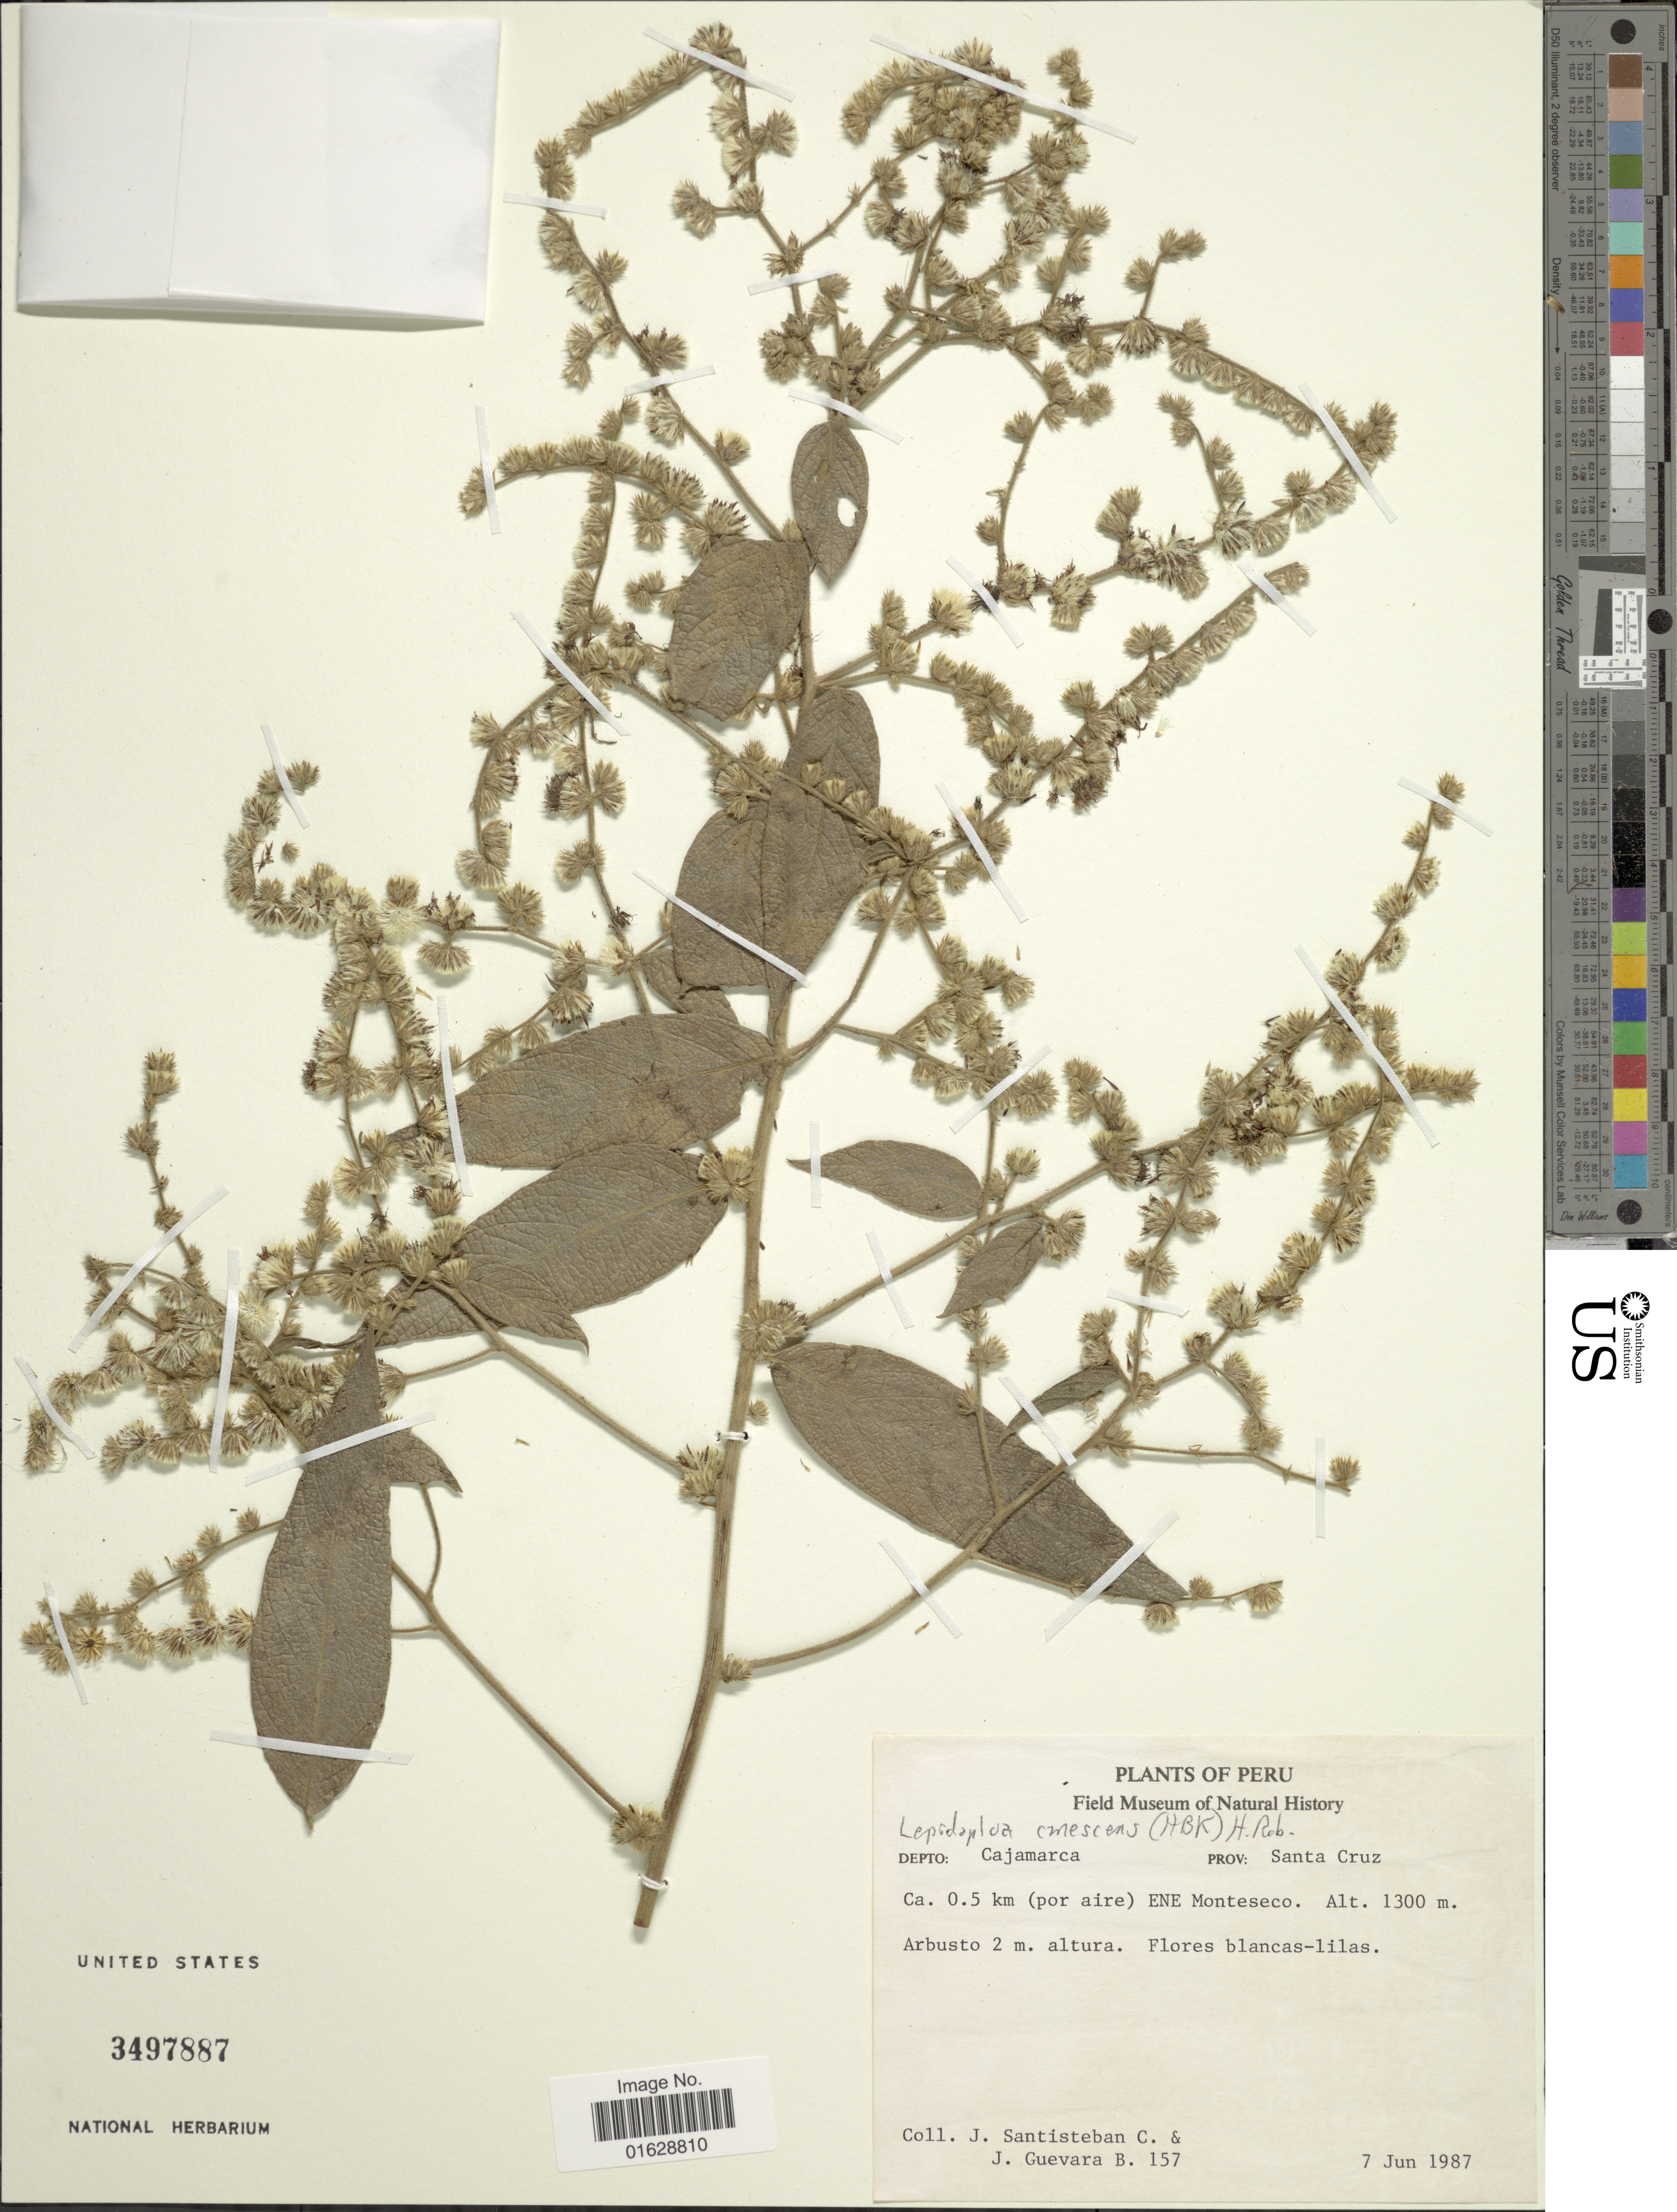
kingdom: Plantae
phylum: Tracheophyta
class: Magnoliopsida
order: Asterales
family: Asteraceae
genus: Lepidaploa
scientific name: Lepidaploa canescens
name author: (Kunth) H. Rob.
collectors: J. Santisteban C. & J. Guevara B.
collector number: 157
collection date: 1987-06-07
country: Peru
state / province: Cajamarca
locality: Prov. Santa Cruz. Ca. 0.5 km (por aire) Ene Monteseco.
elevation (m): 1300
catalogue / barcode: US 3497887